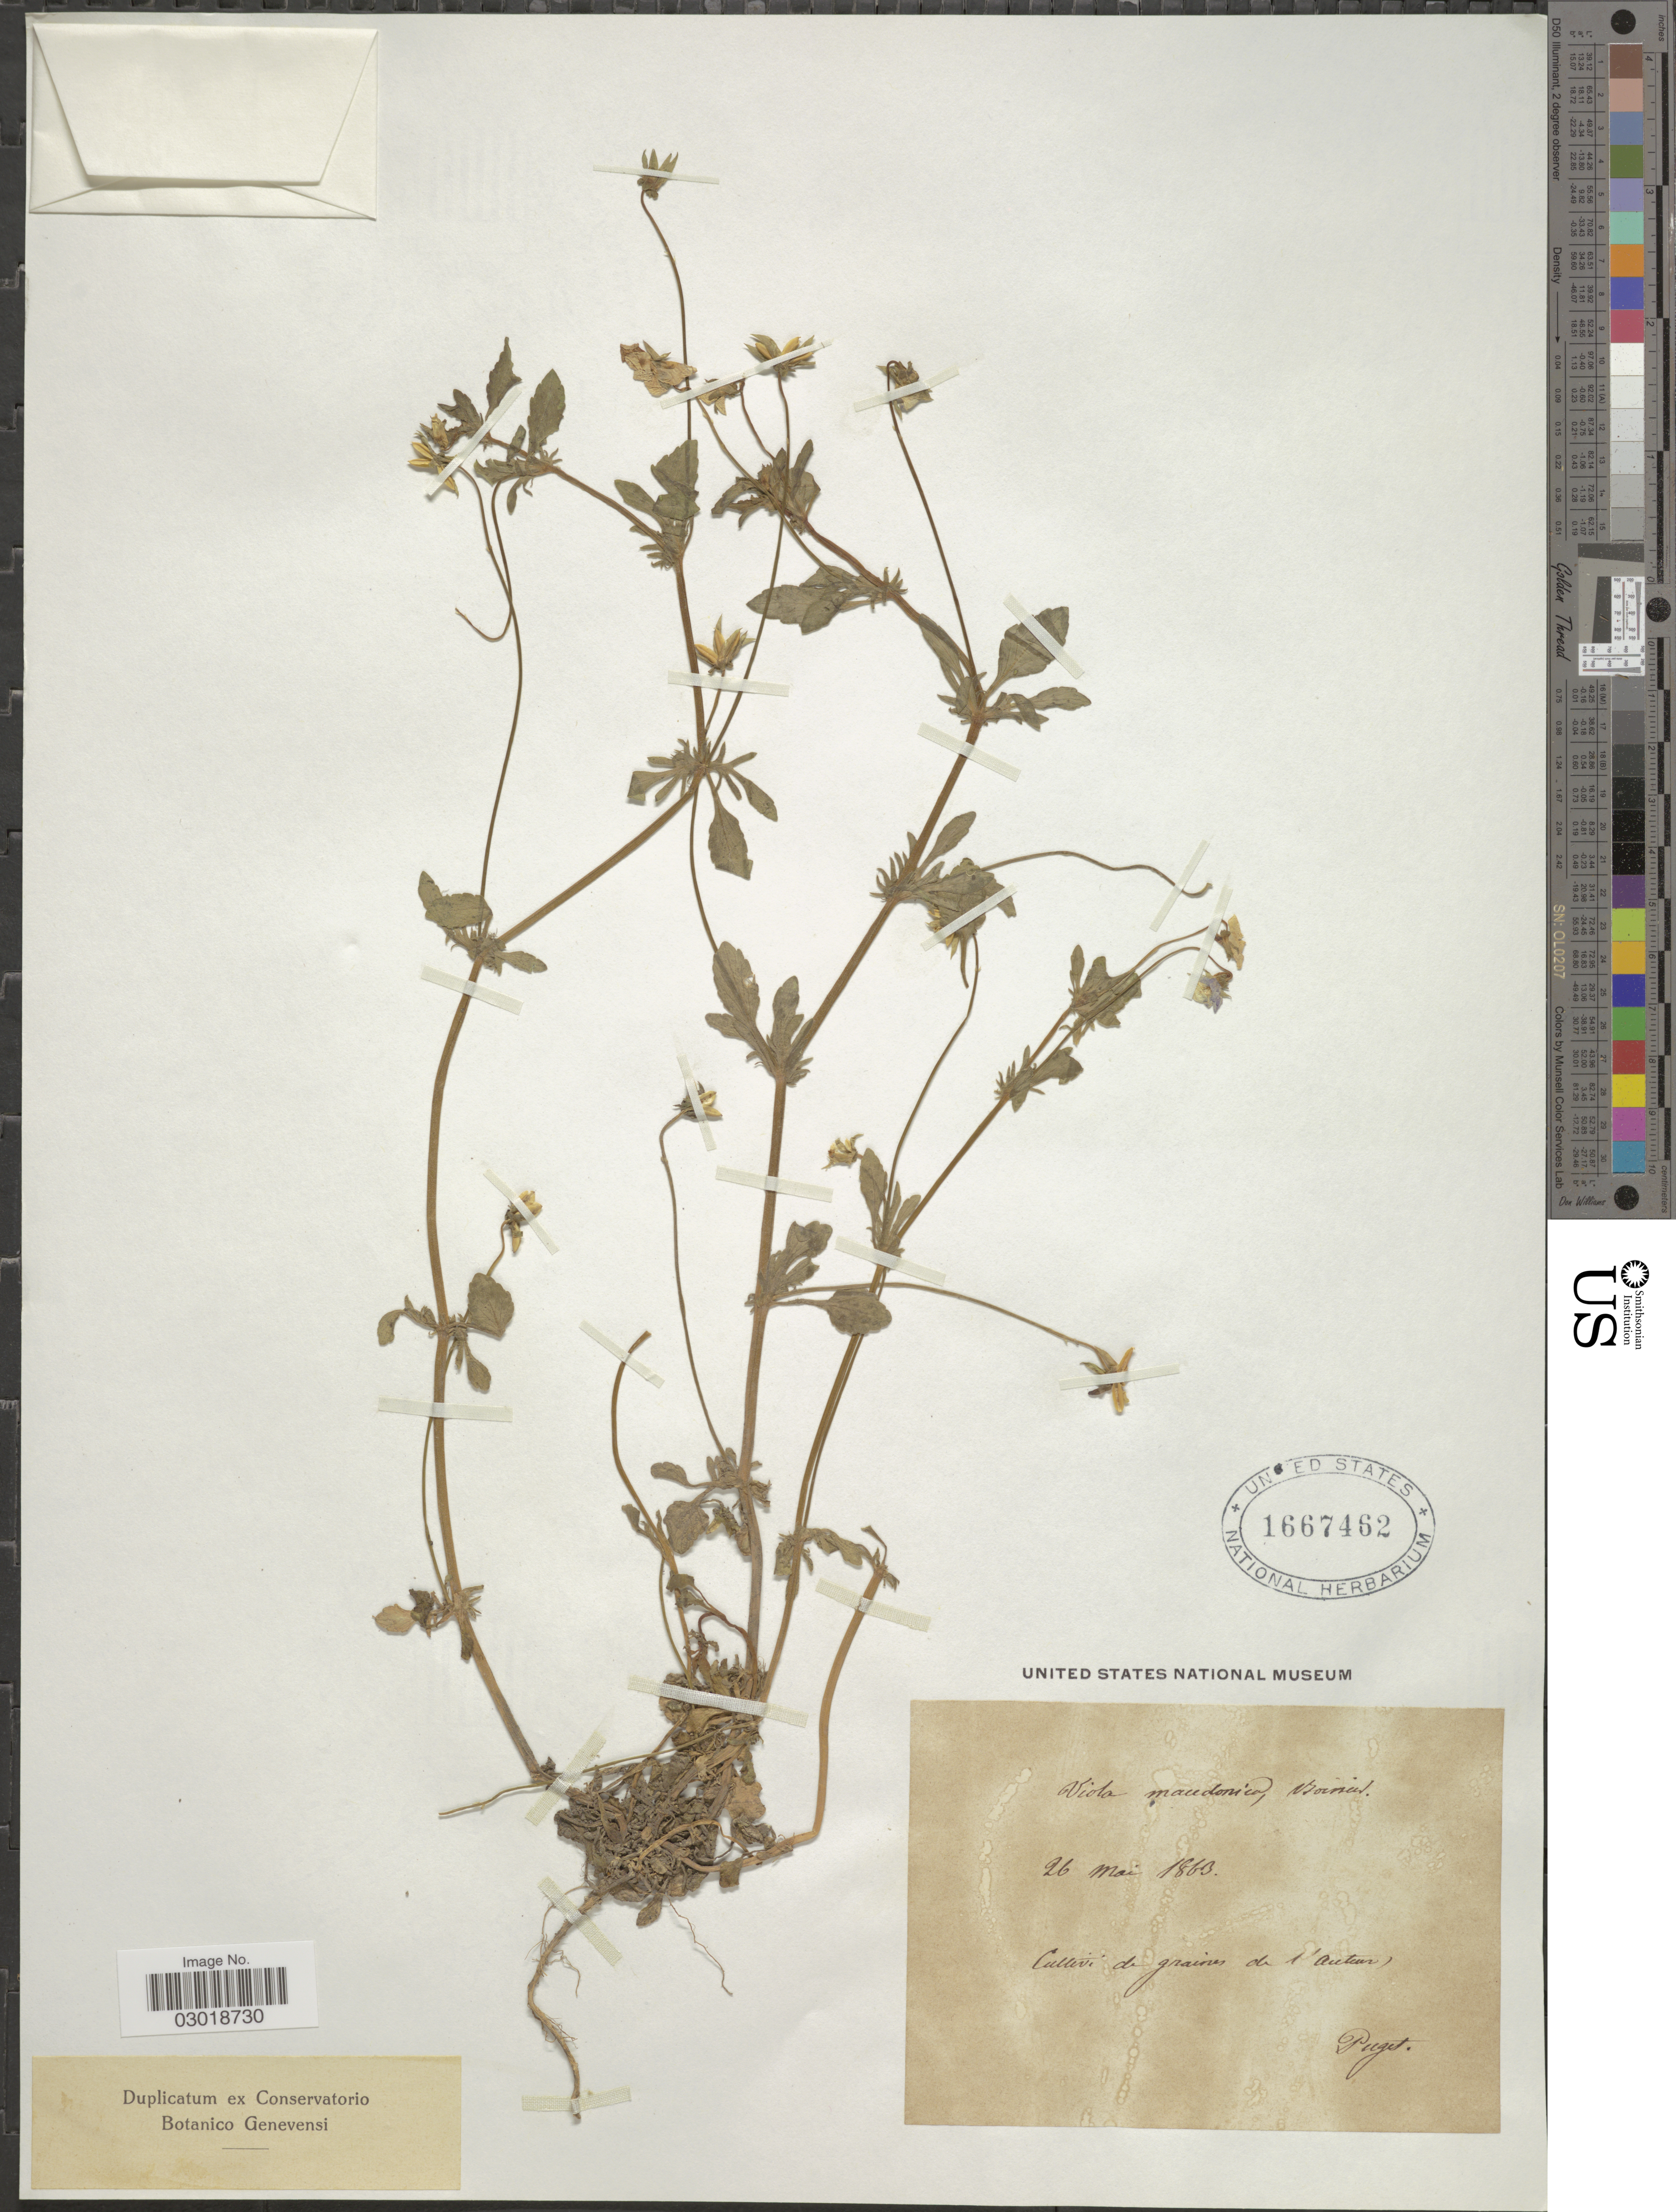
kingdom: Plantae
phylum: Tracheophyta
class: Magnoliopsida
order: Malpighiales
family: Violaceae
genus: Viola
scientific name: Viola macedonica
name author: Boiss. & Heldr.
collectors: -. Puget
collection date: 1863-05-26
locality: Cultivi de graines de l'Auteur [interpreted].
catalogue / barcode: US 1667462